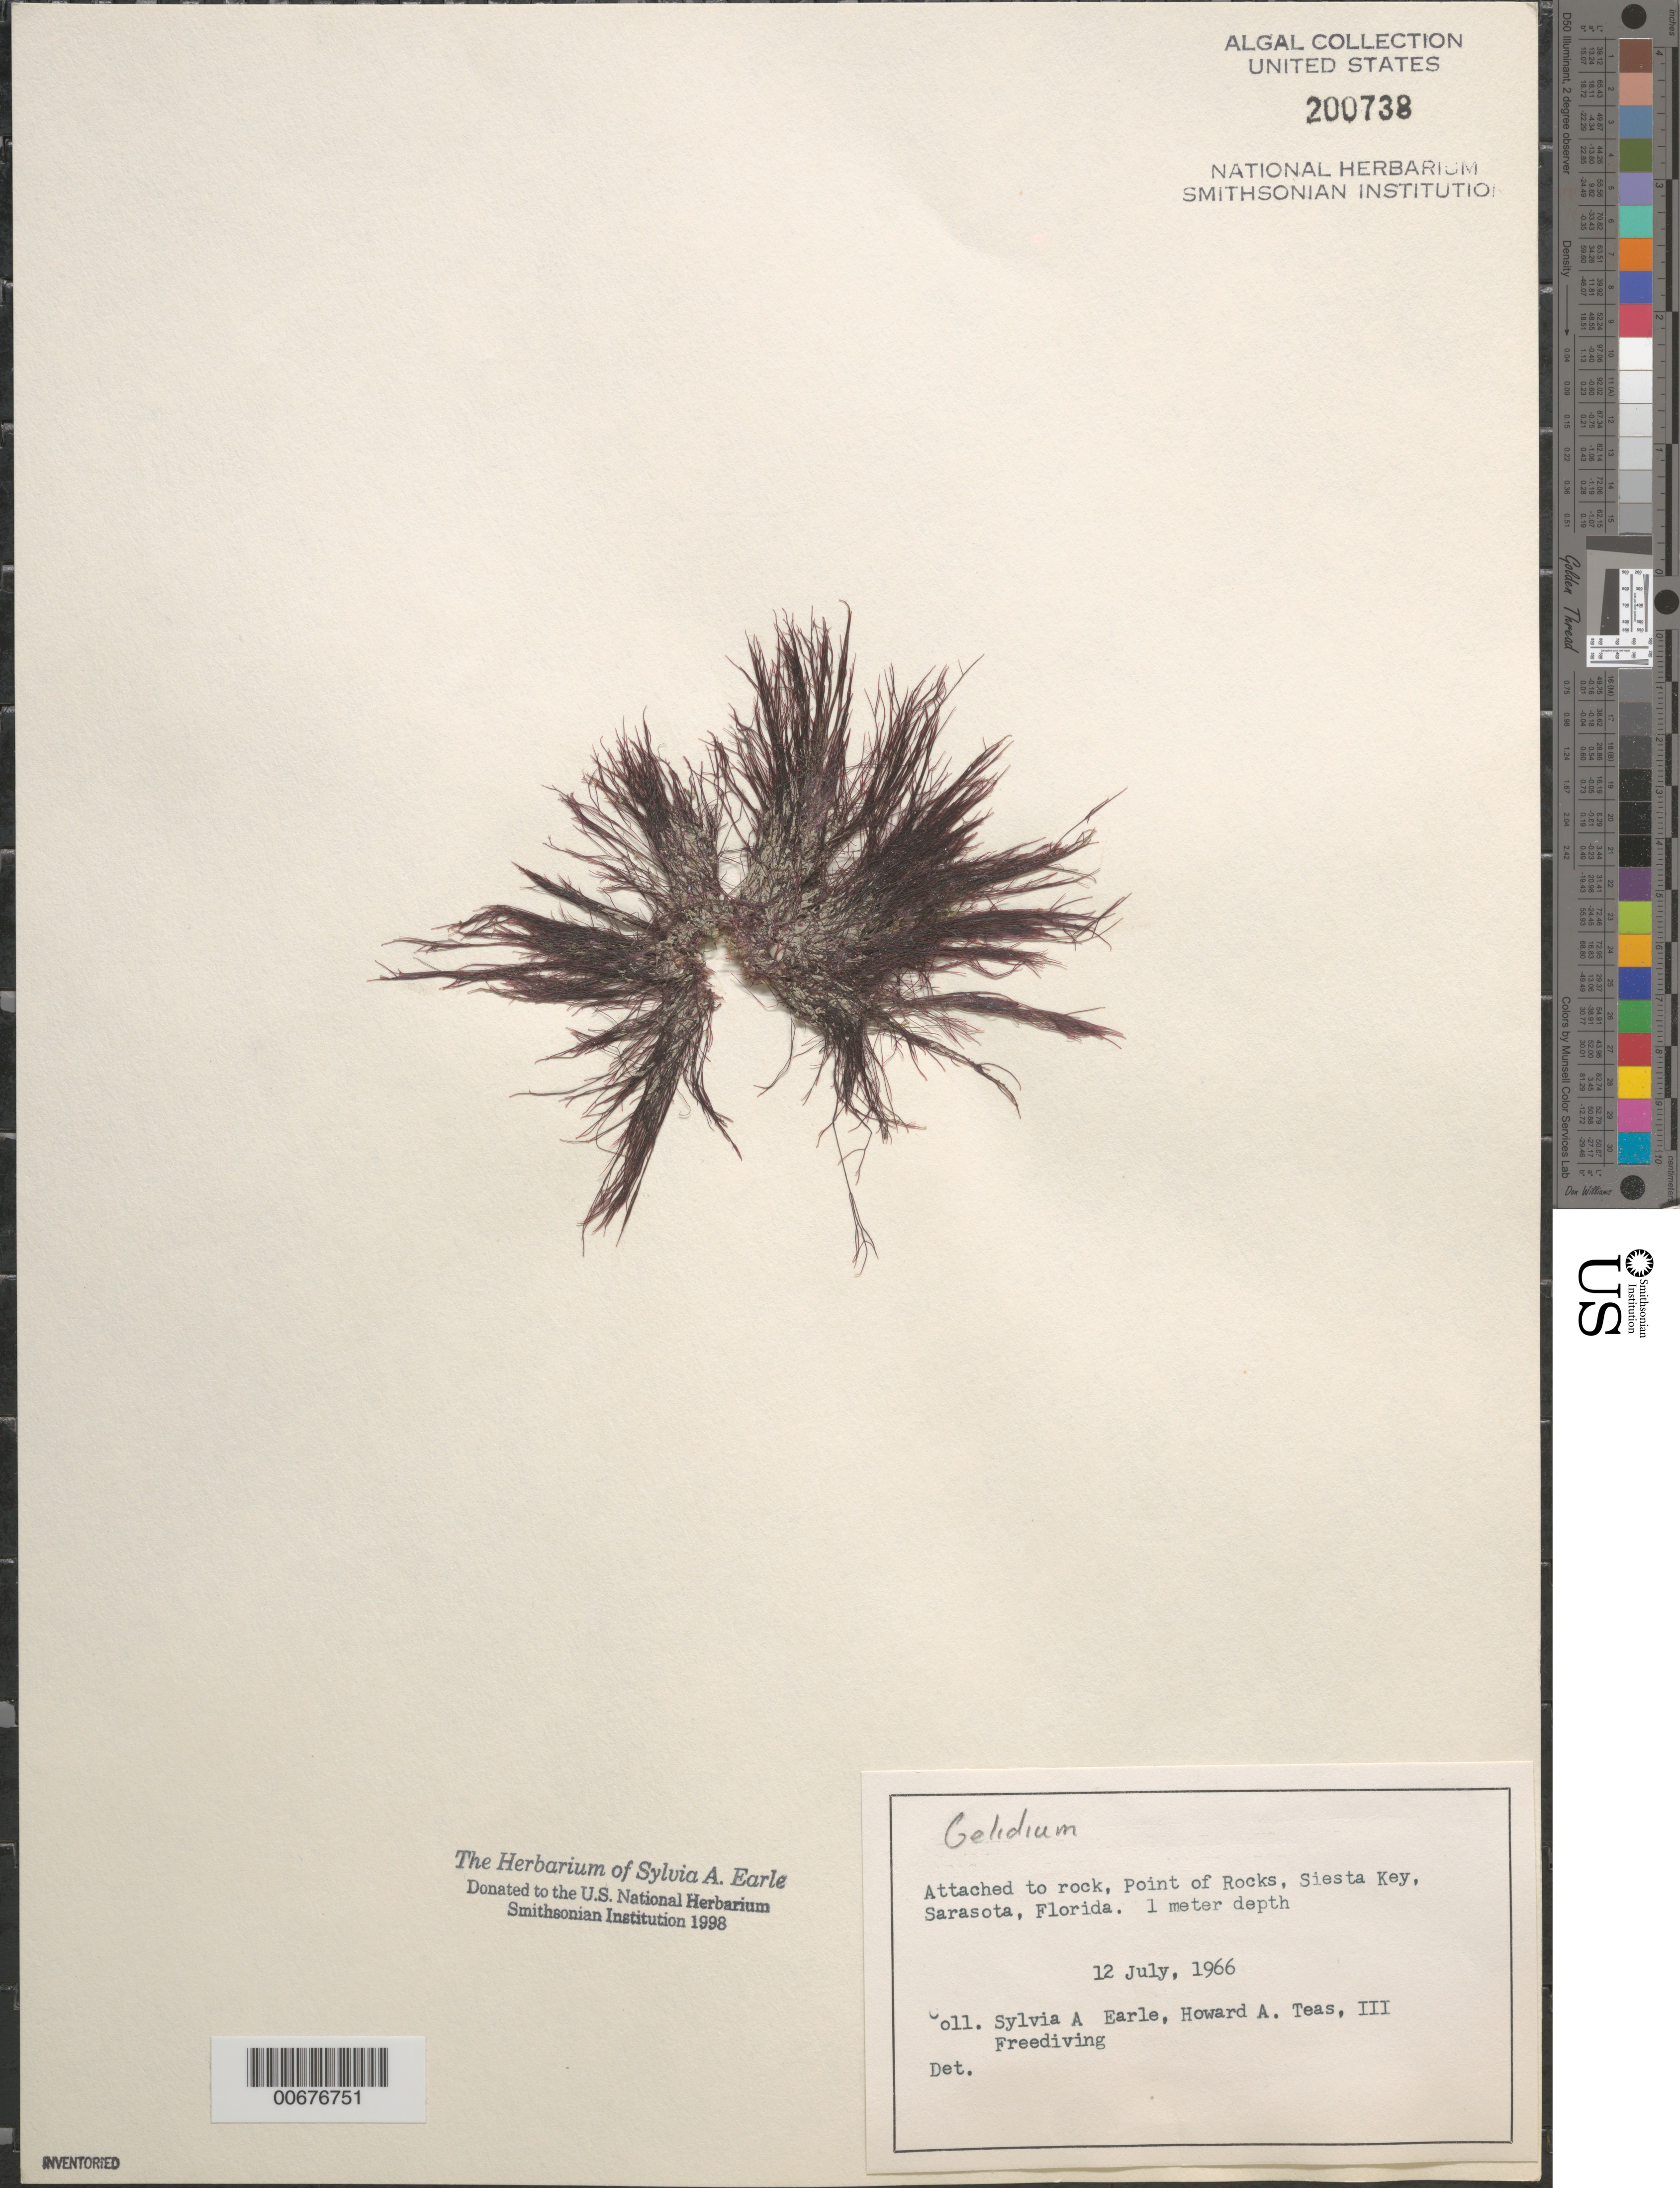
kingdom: Plantae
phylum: Rhodophyta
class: Florideophyceae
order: Gelidiales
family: Gelidiaceae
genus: Gelidium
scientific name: Gelidium sp.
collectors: S. A. Earle & H. Teas III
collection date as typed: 12 Jul 1966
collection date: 1966-07-12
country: United States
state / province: Florida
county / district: Sarasota County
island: Siesta Key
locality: Point of Rocks, Sarasota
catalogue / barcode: US 200738